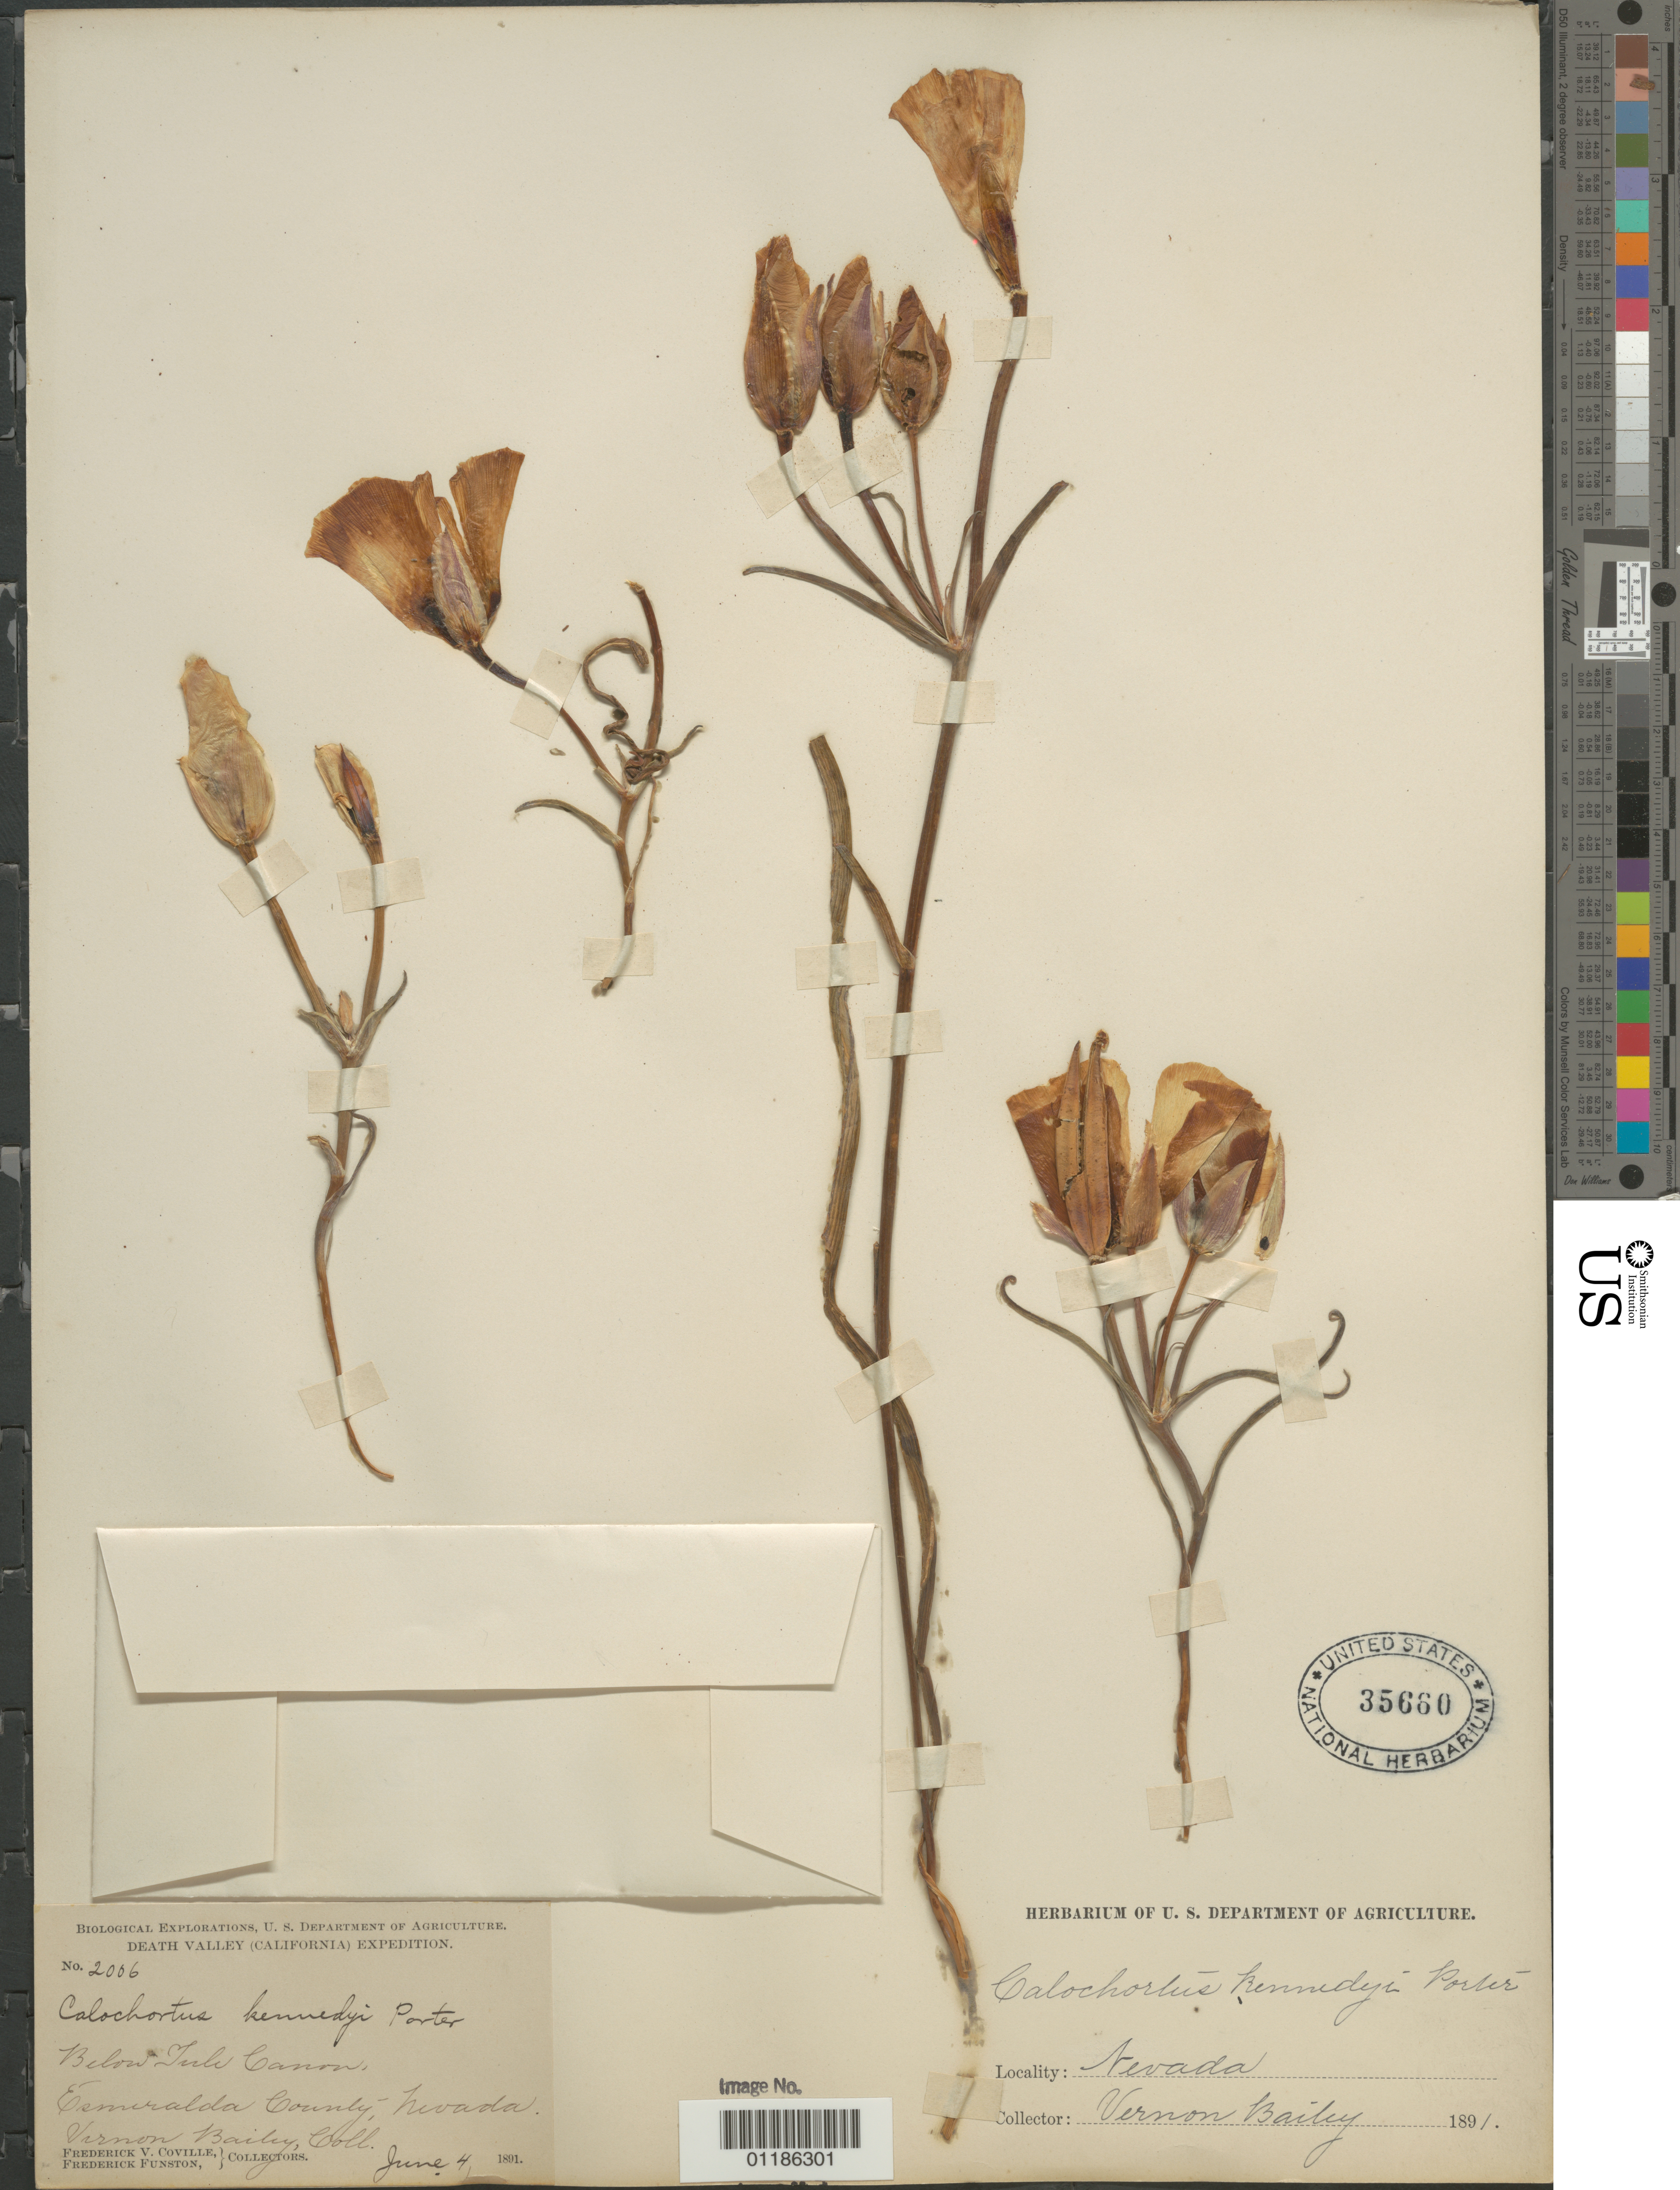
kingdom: Plantae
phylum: Tracheophyta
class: Liliopsida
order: Liliales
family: Liliaceae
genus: Calochortus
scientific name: Calochortus kennedyi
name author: Porter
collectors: V. O. Bailey, F. V. Coville & F. Funston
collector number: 2006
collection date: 1891-06-04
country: United States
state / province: Nevada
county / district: Esmeralda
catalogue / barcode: US 35660